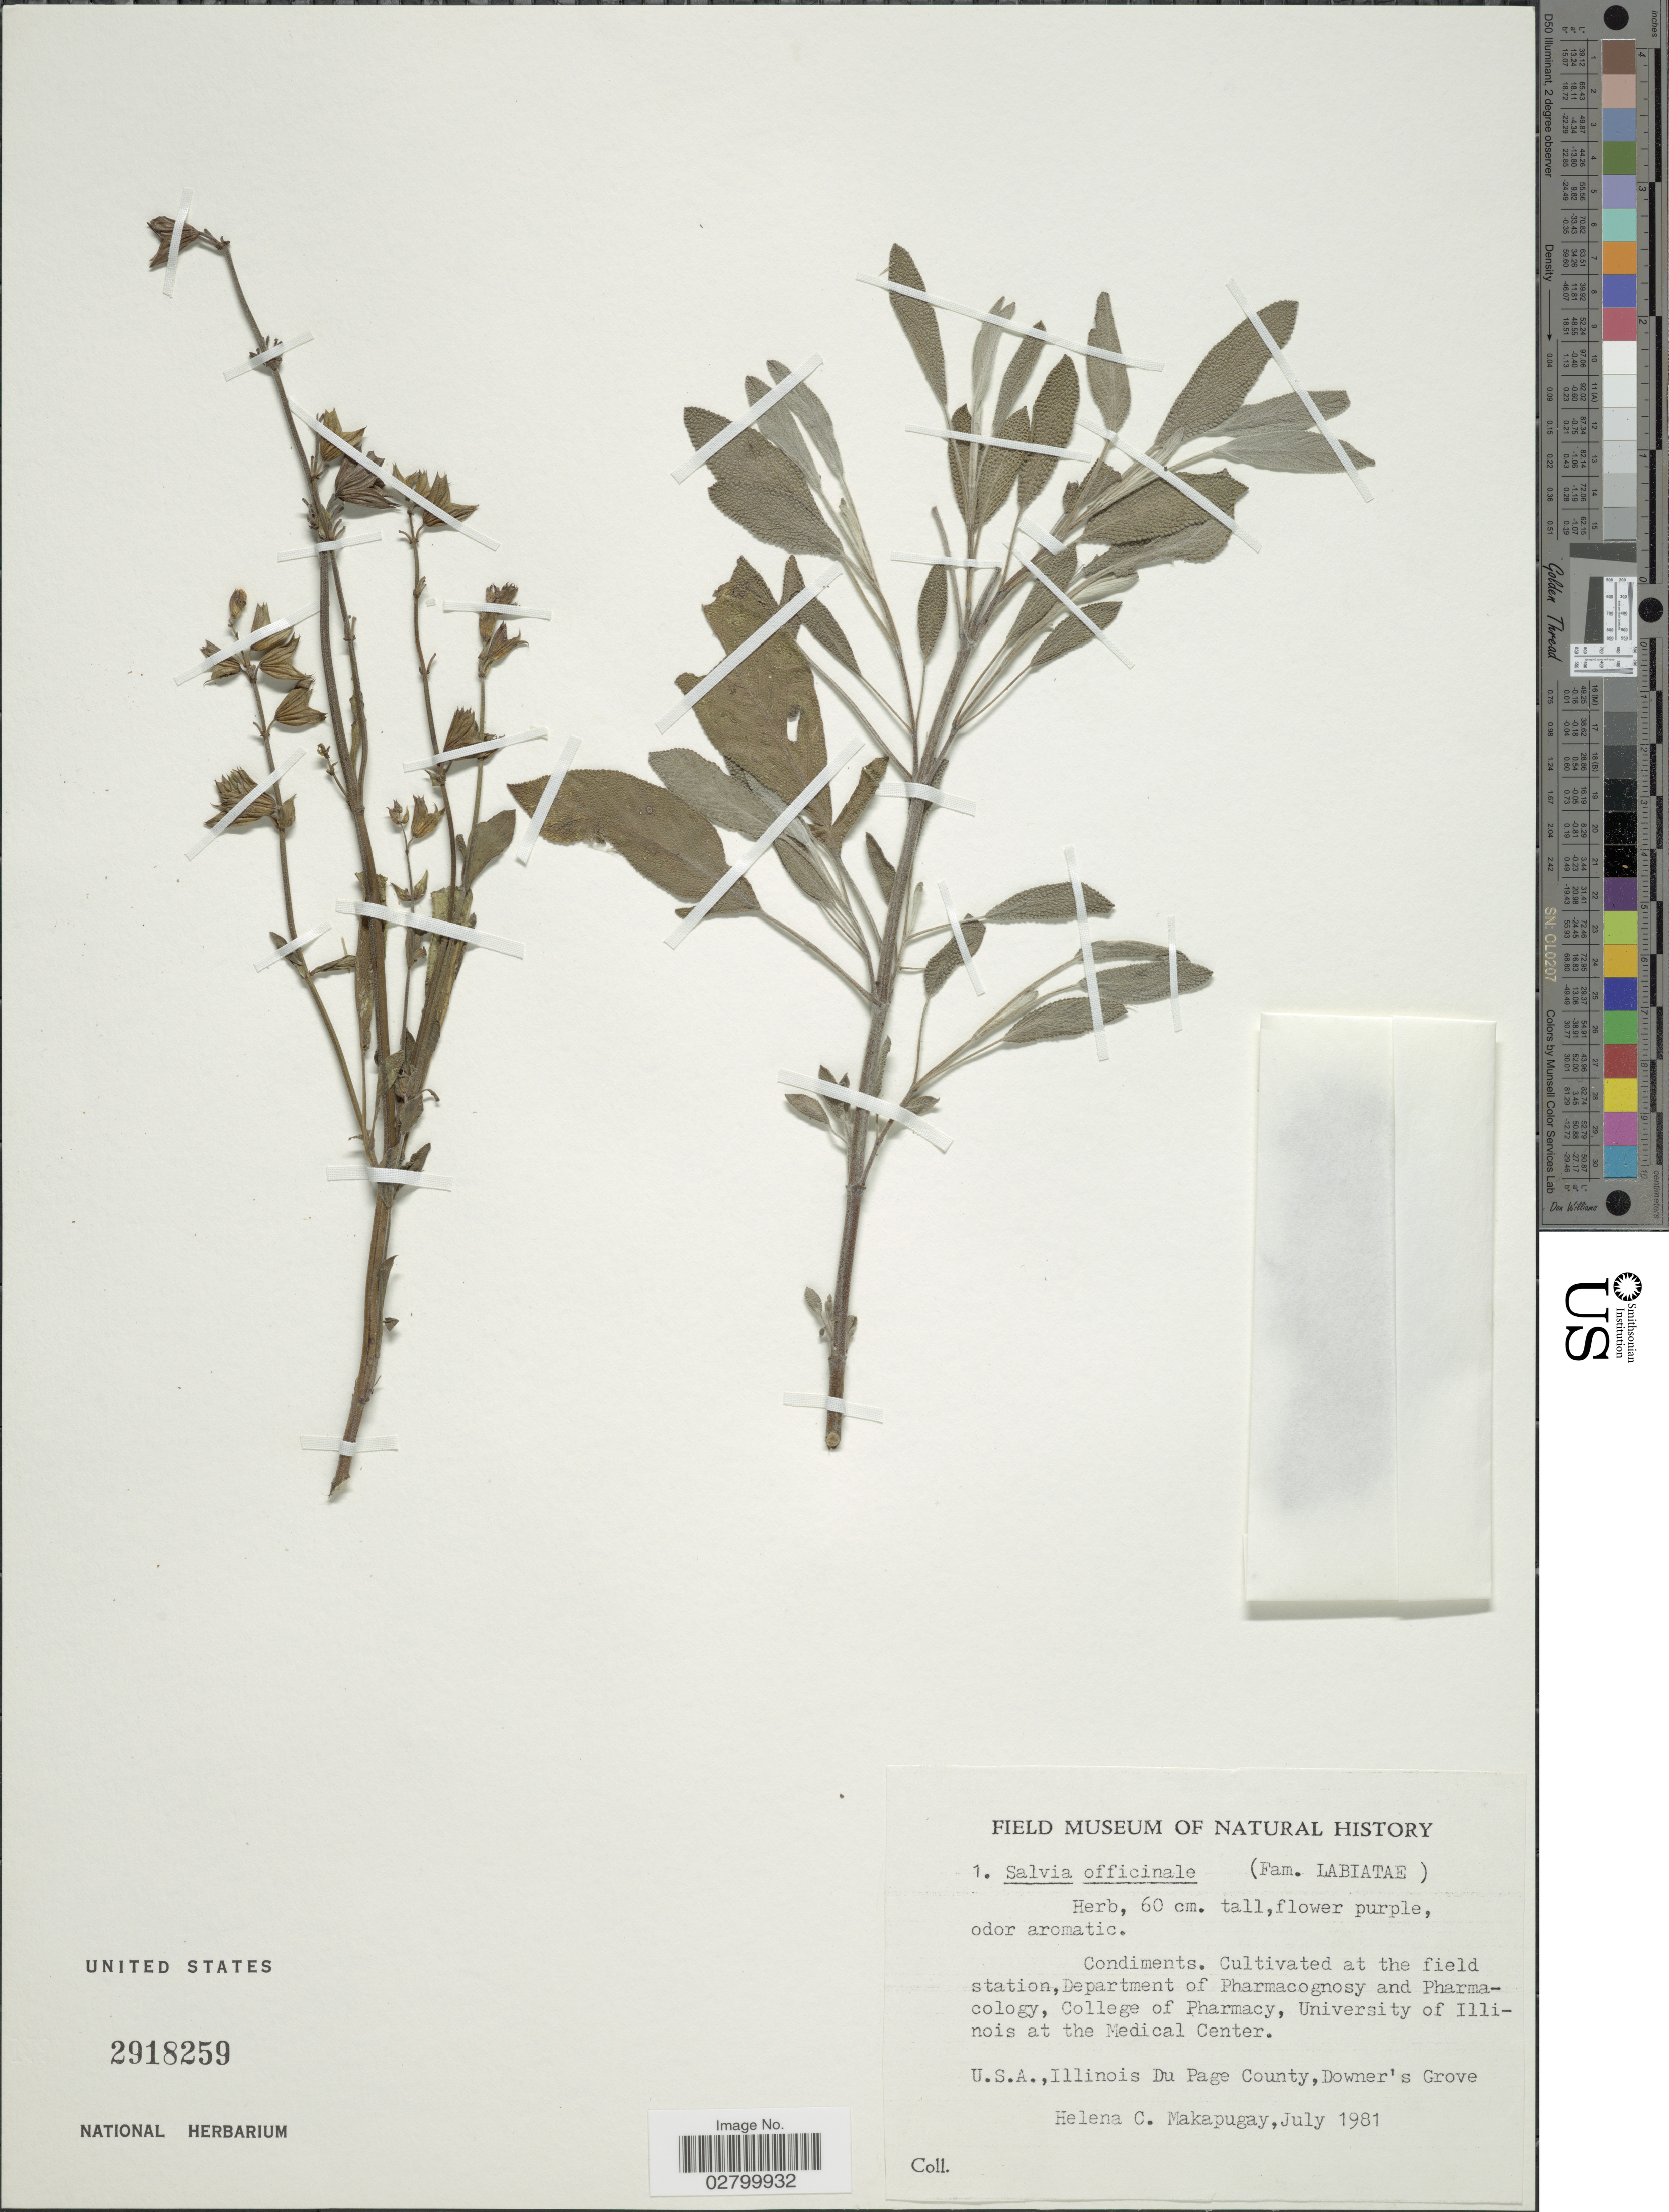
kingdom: Plantae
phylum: Tracheophyta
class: Magnoliopsida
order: Lamiales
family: Lamiaceae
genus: Salvia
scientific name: Salvia officinalis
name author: L.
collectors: H. Makapugay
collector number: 1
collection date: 1981-07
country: United States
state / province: Illinois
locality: Cultivated at the field station, Department of Pharmacognosy and Pharmacology, College of Pharmacy, University of Illinois at the Medical Center. Illinois Du Page County, Downer's Grove.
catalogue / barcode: US 2918259